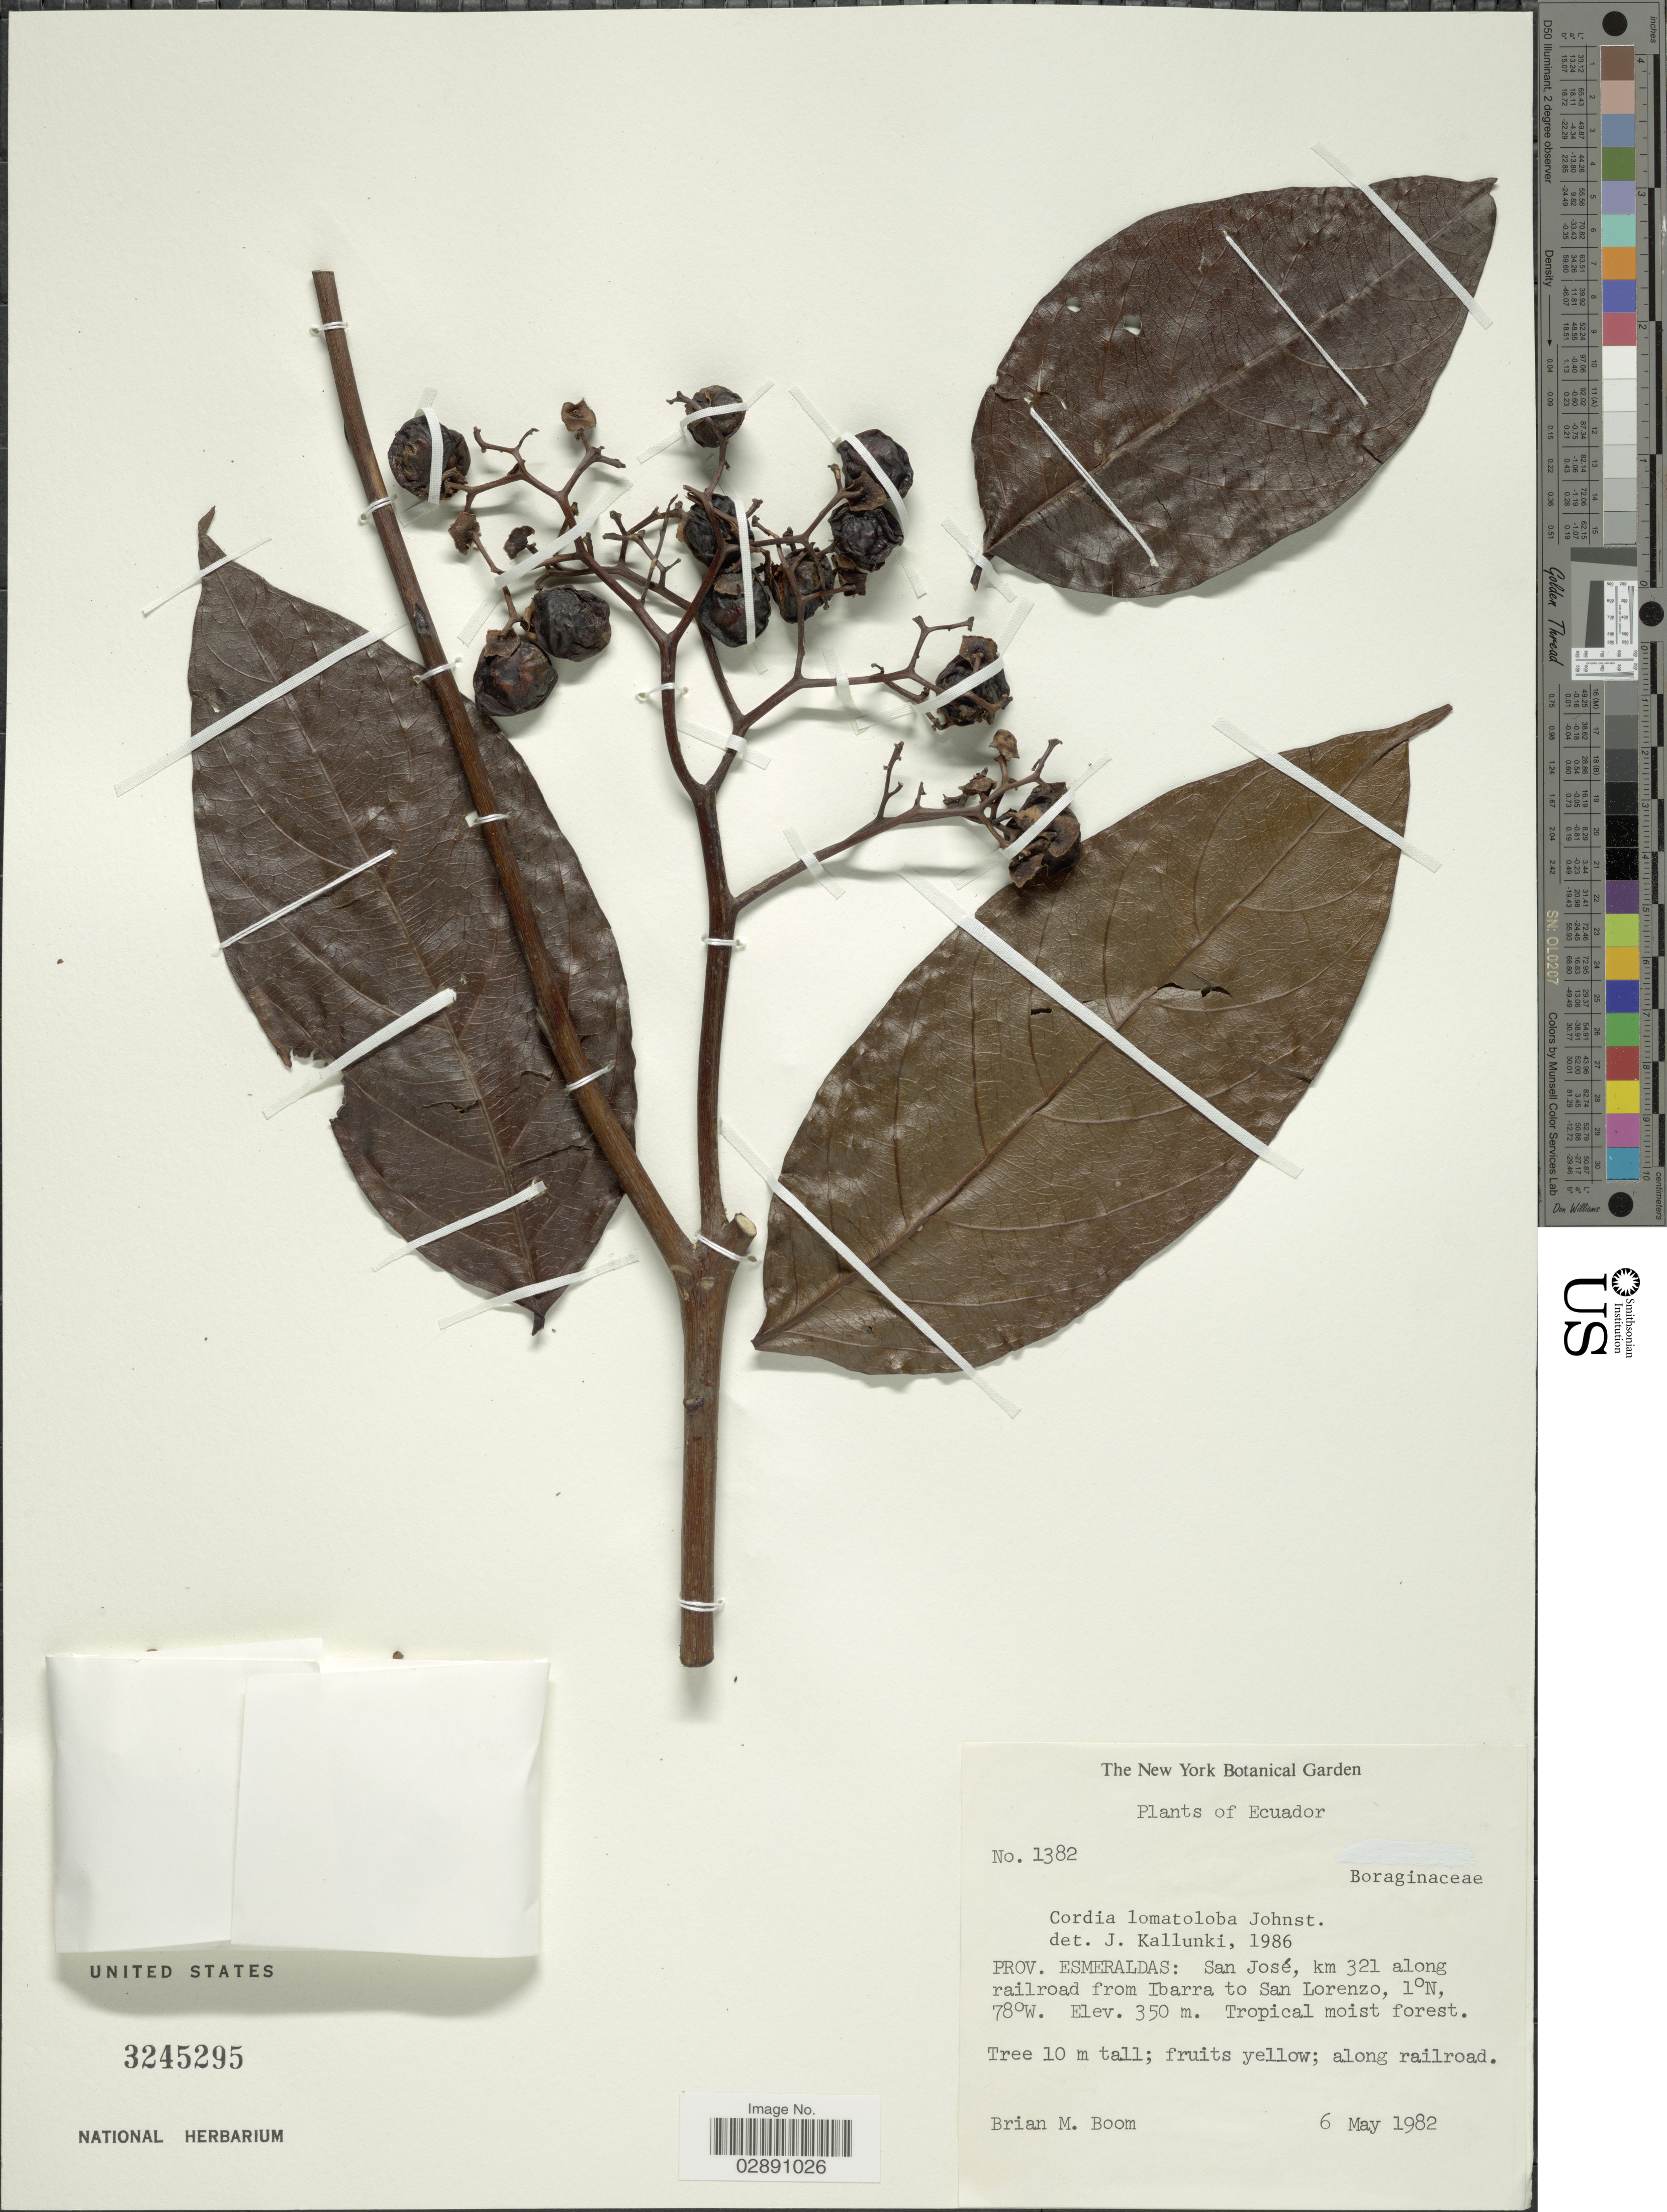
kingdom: Plantae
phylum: Tracheophyta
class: Magnoliopsida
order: Boraginales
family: Cordiaceae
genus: Cordia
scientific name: Cordia lomatoloba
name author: I.M. Johnst.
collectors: B. M. Boom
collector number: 1382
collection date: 1982-05-06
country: Ecuador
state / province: Esmeraldas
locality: San José, km 321 along railroad from Ibarra to San Lorenzo.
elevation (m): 350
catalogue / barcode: US 3245295